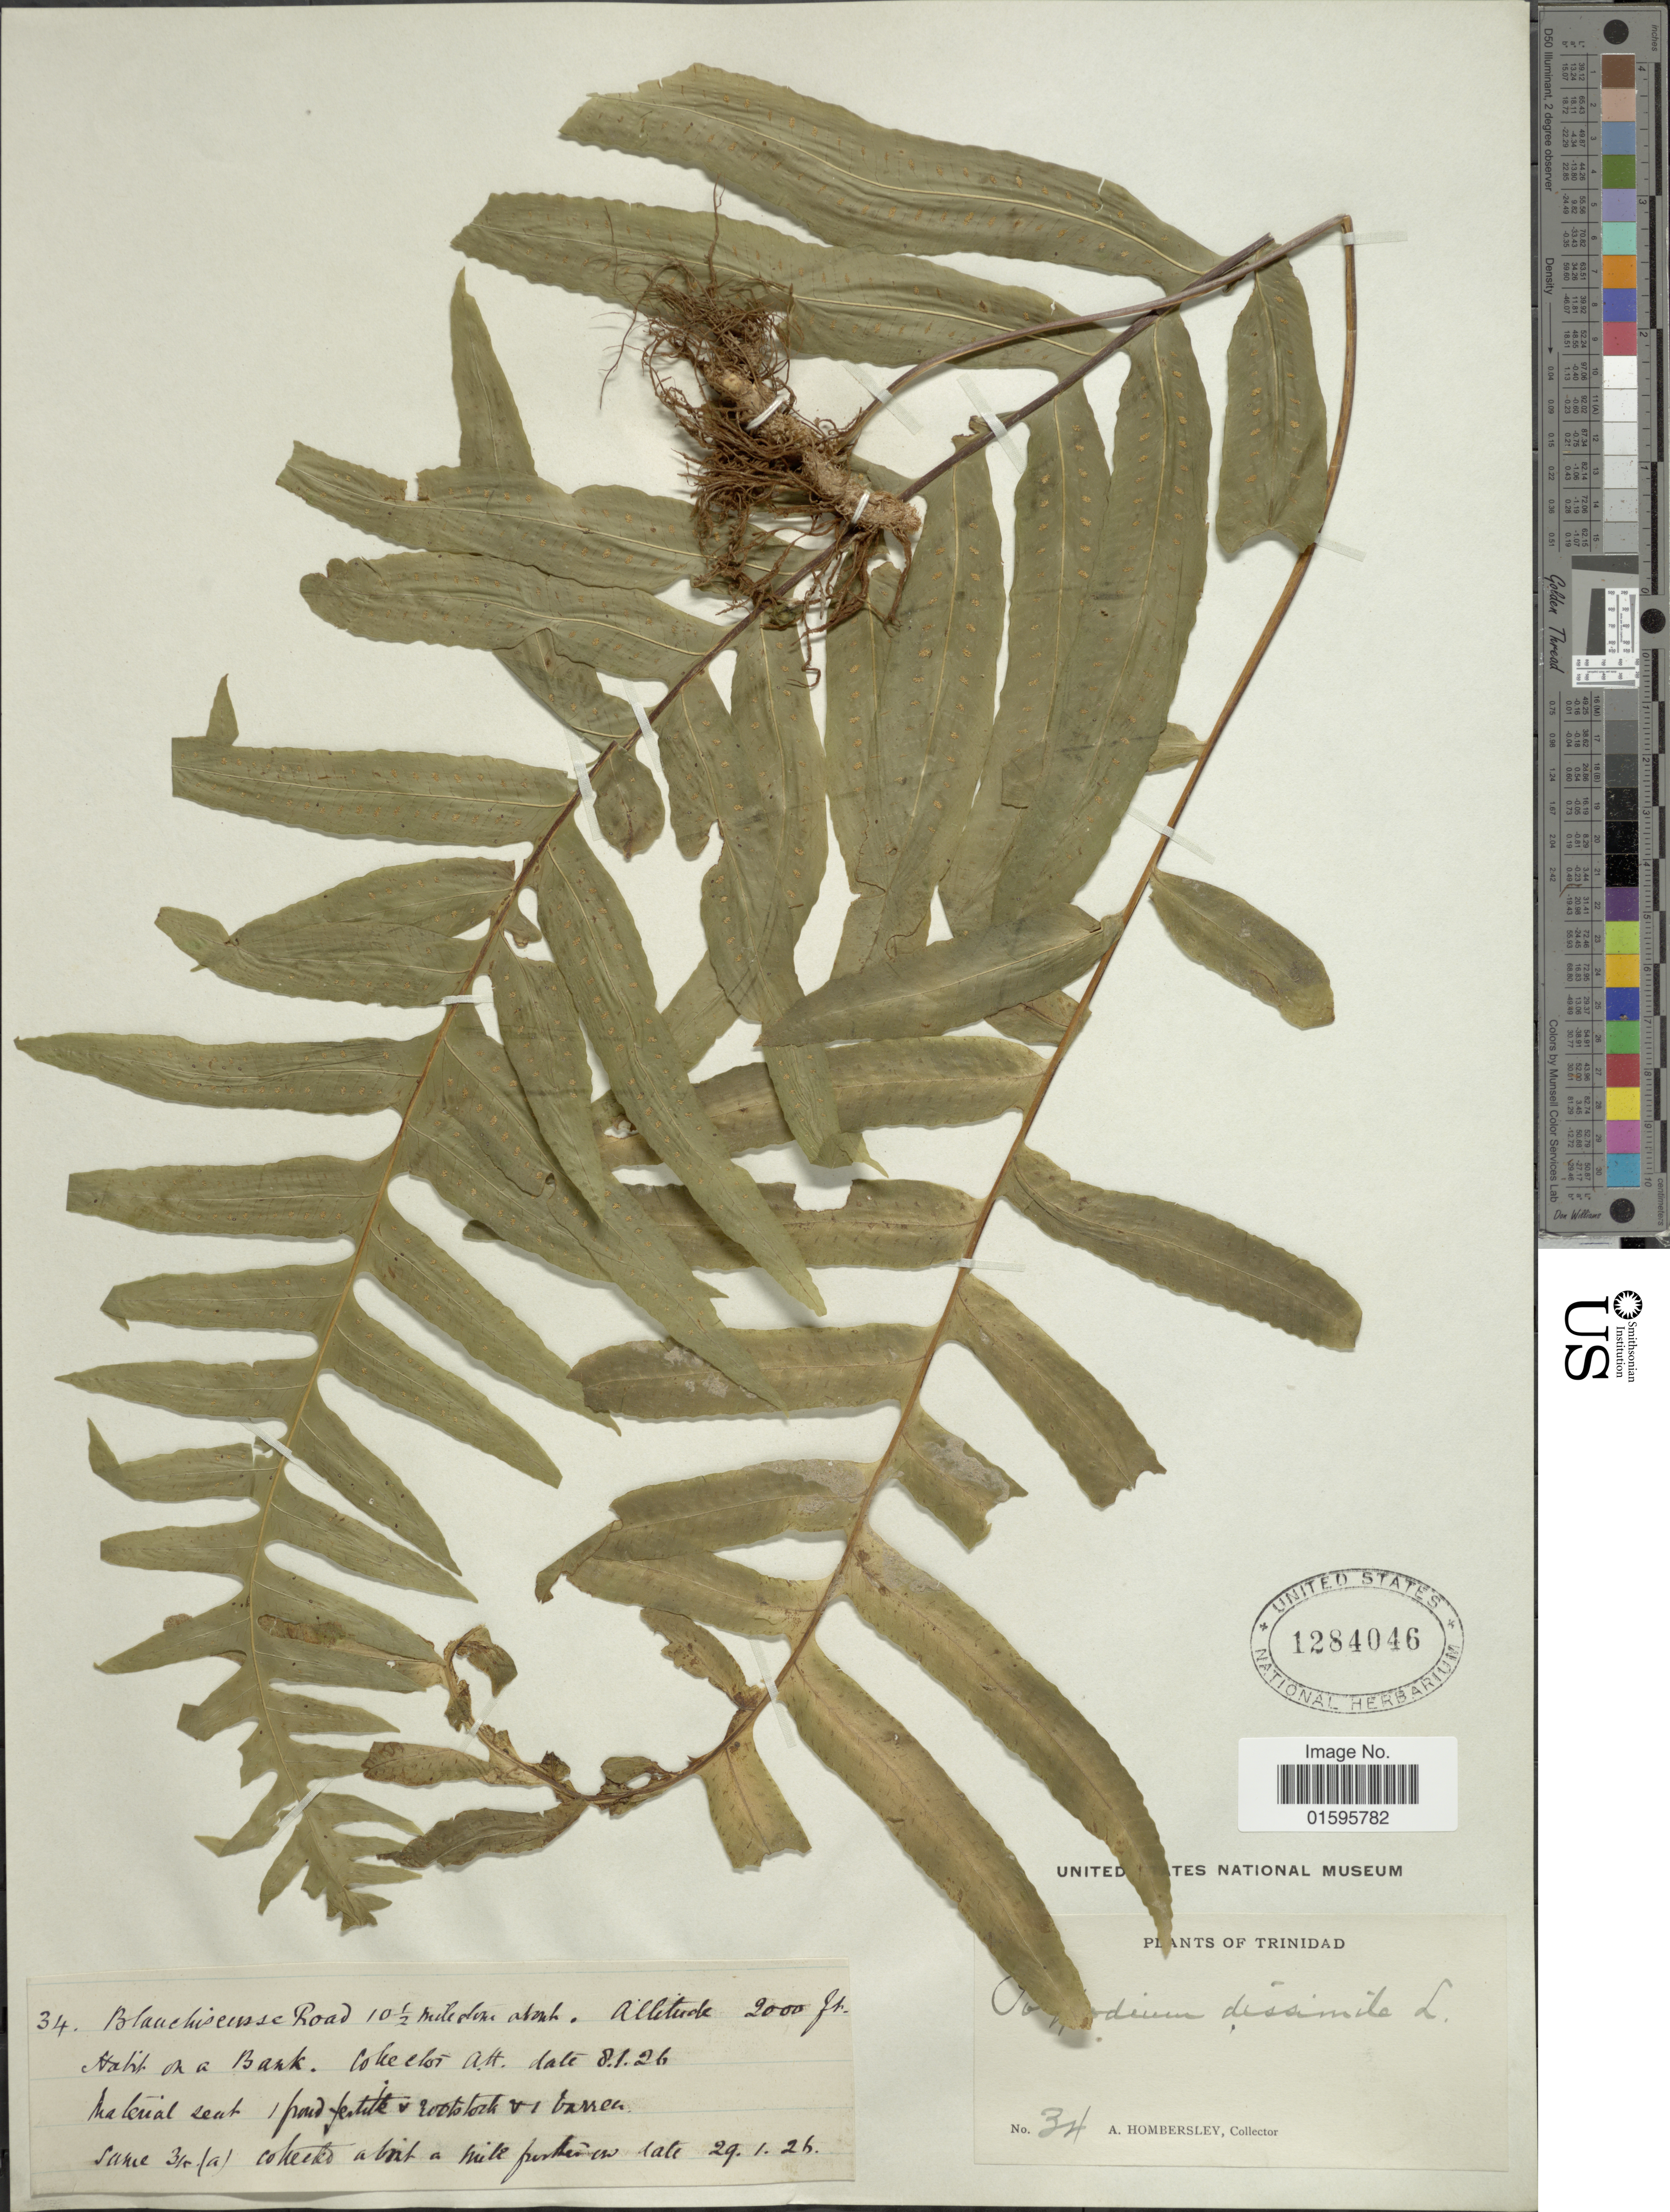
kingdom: Plantae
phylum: Tracheophyta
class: Polypodiopsida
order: Polypodiales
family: Polypodiaceae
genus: Polypodium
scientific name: Polypodium dulce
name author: Poir.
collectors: A. Hombersley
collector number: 34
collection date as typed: Transcribed d/m/y: 8/1/26 to 29/1/26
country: Trinidad and Tobago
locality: Trinidad, Blauchiseusse Road 10 1/2 miles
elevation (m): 610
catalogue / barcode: US 1284046